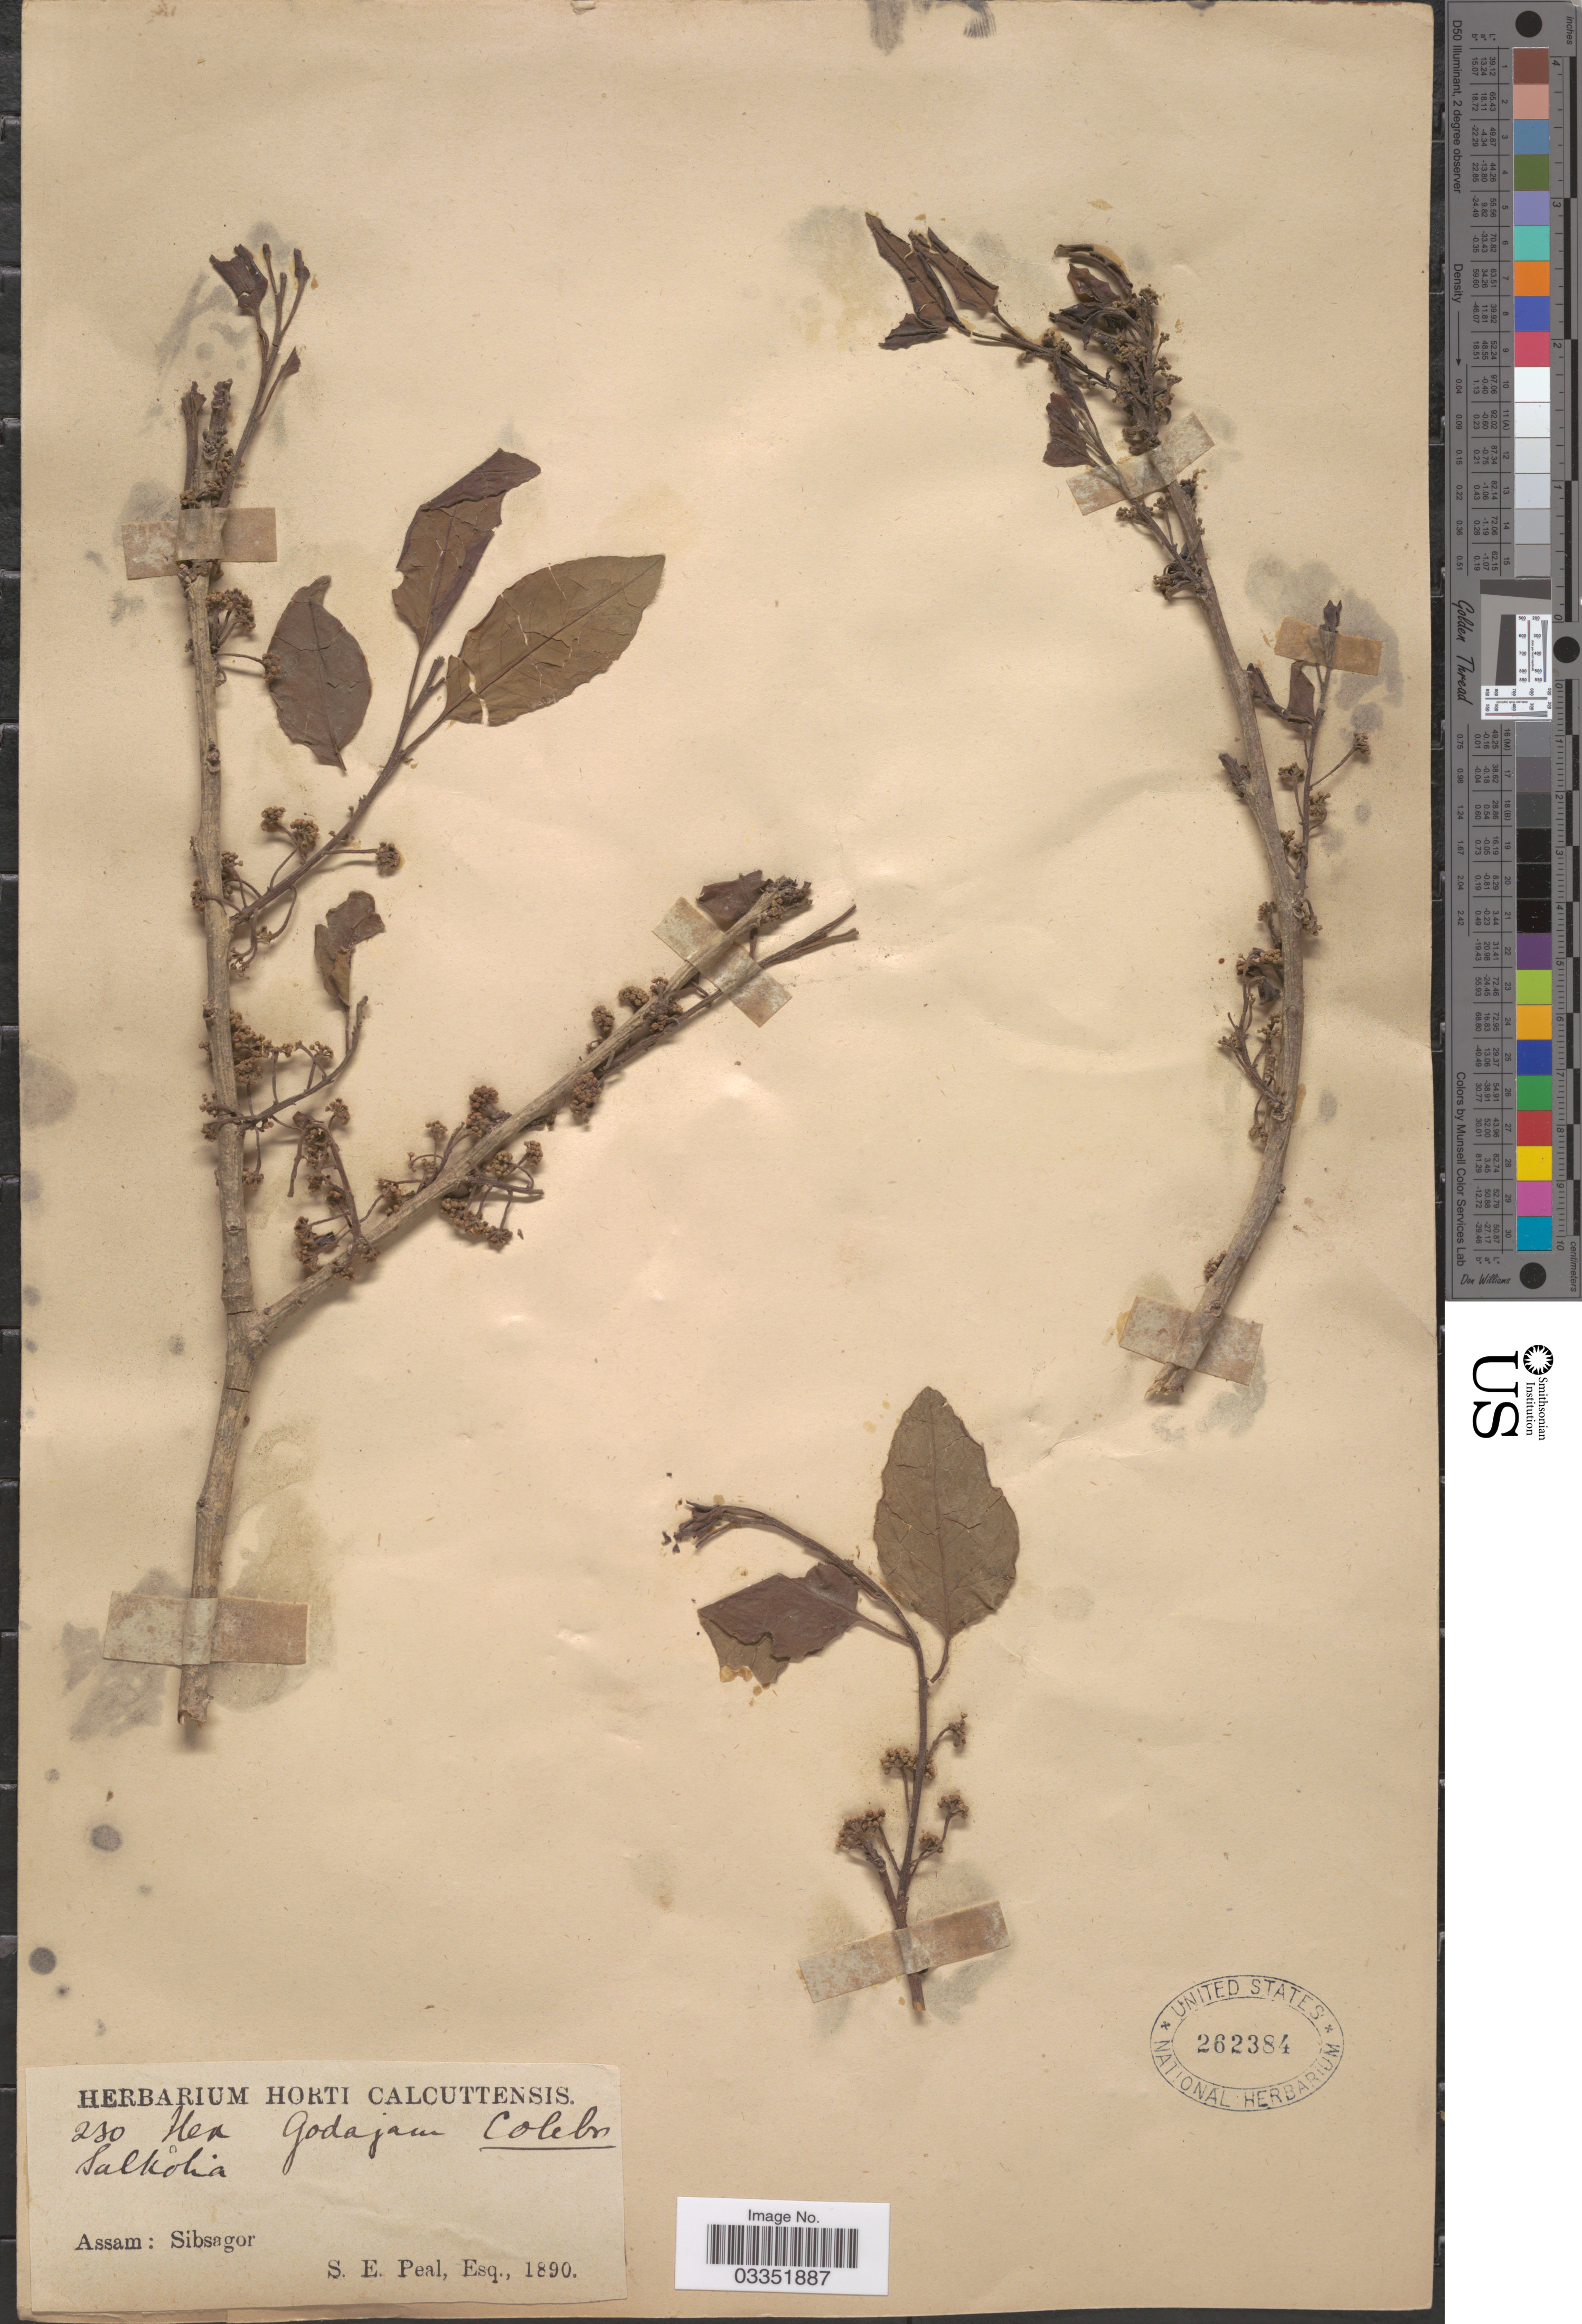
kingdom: Plantae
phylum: Tracheophyta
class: Magnoliopsida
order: Aquifoliales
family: Aquifoliaceae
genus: Ilex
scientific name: Ilex godajam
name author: Wall. ex Hook. f.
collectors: S. Peal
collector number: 230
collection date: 1890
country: India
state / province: Assam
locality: Sibsagor.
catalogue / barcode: US 262384